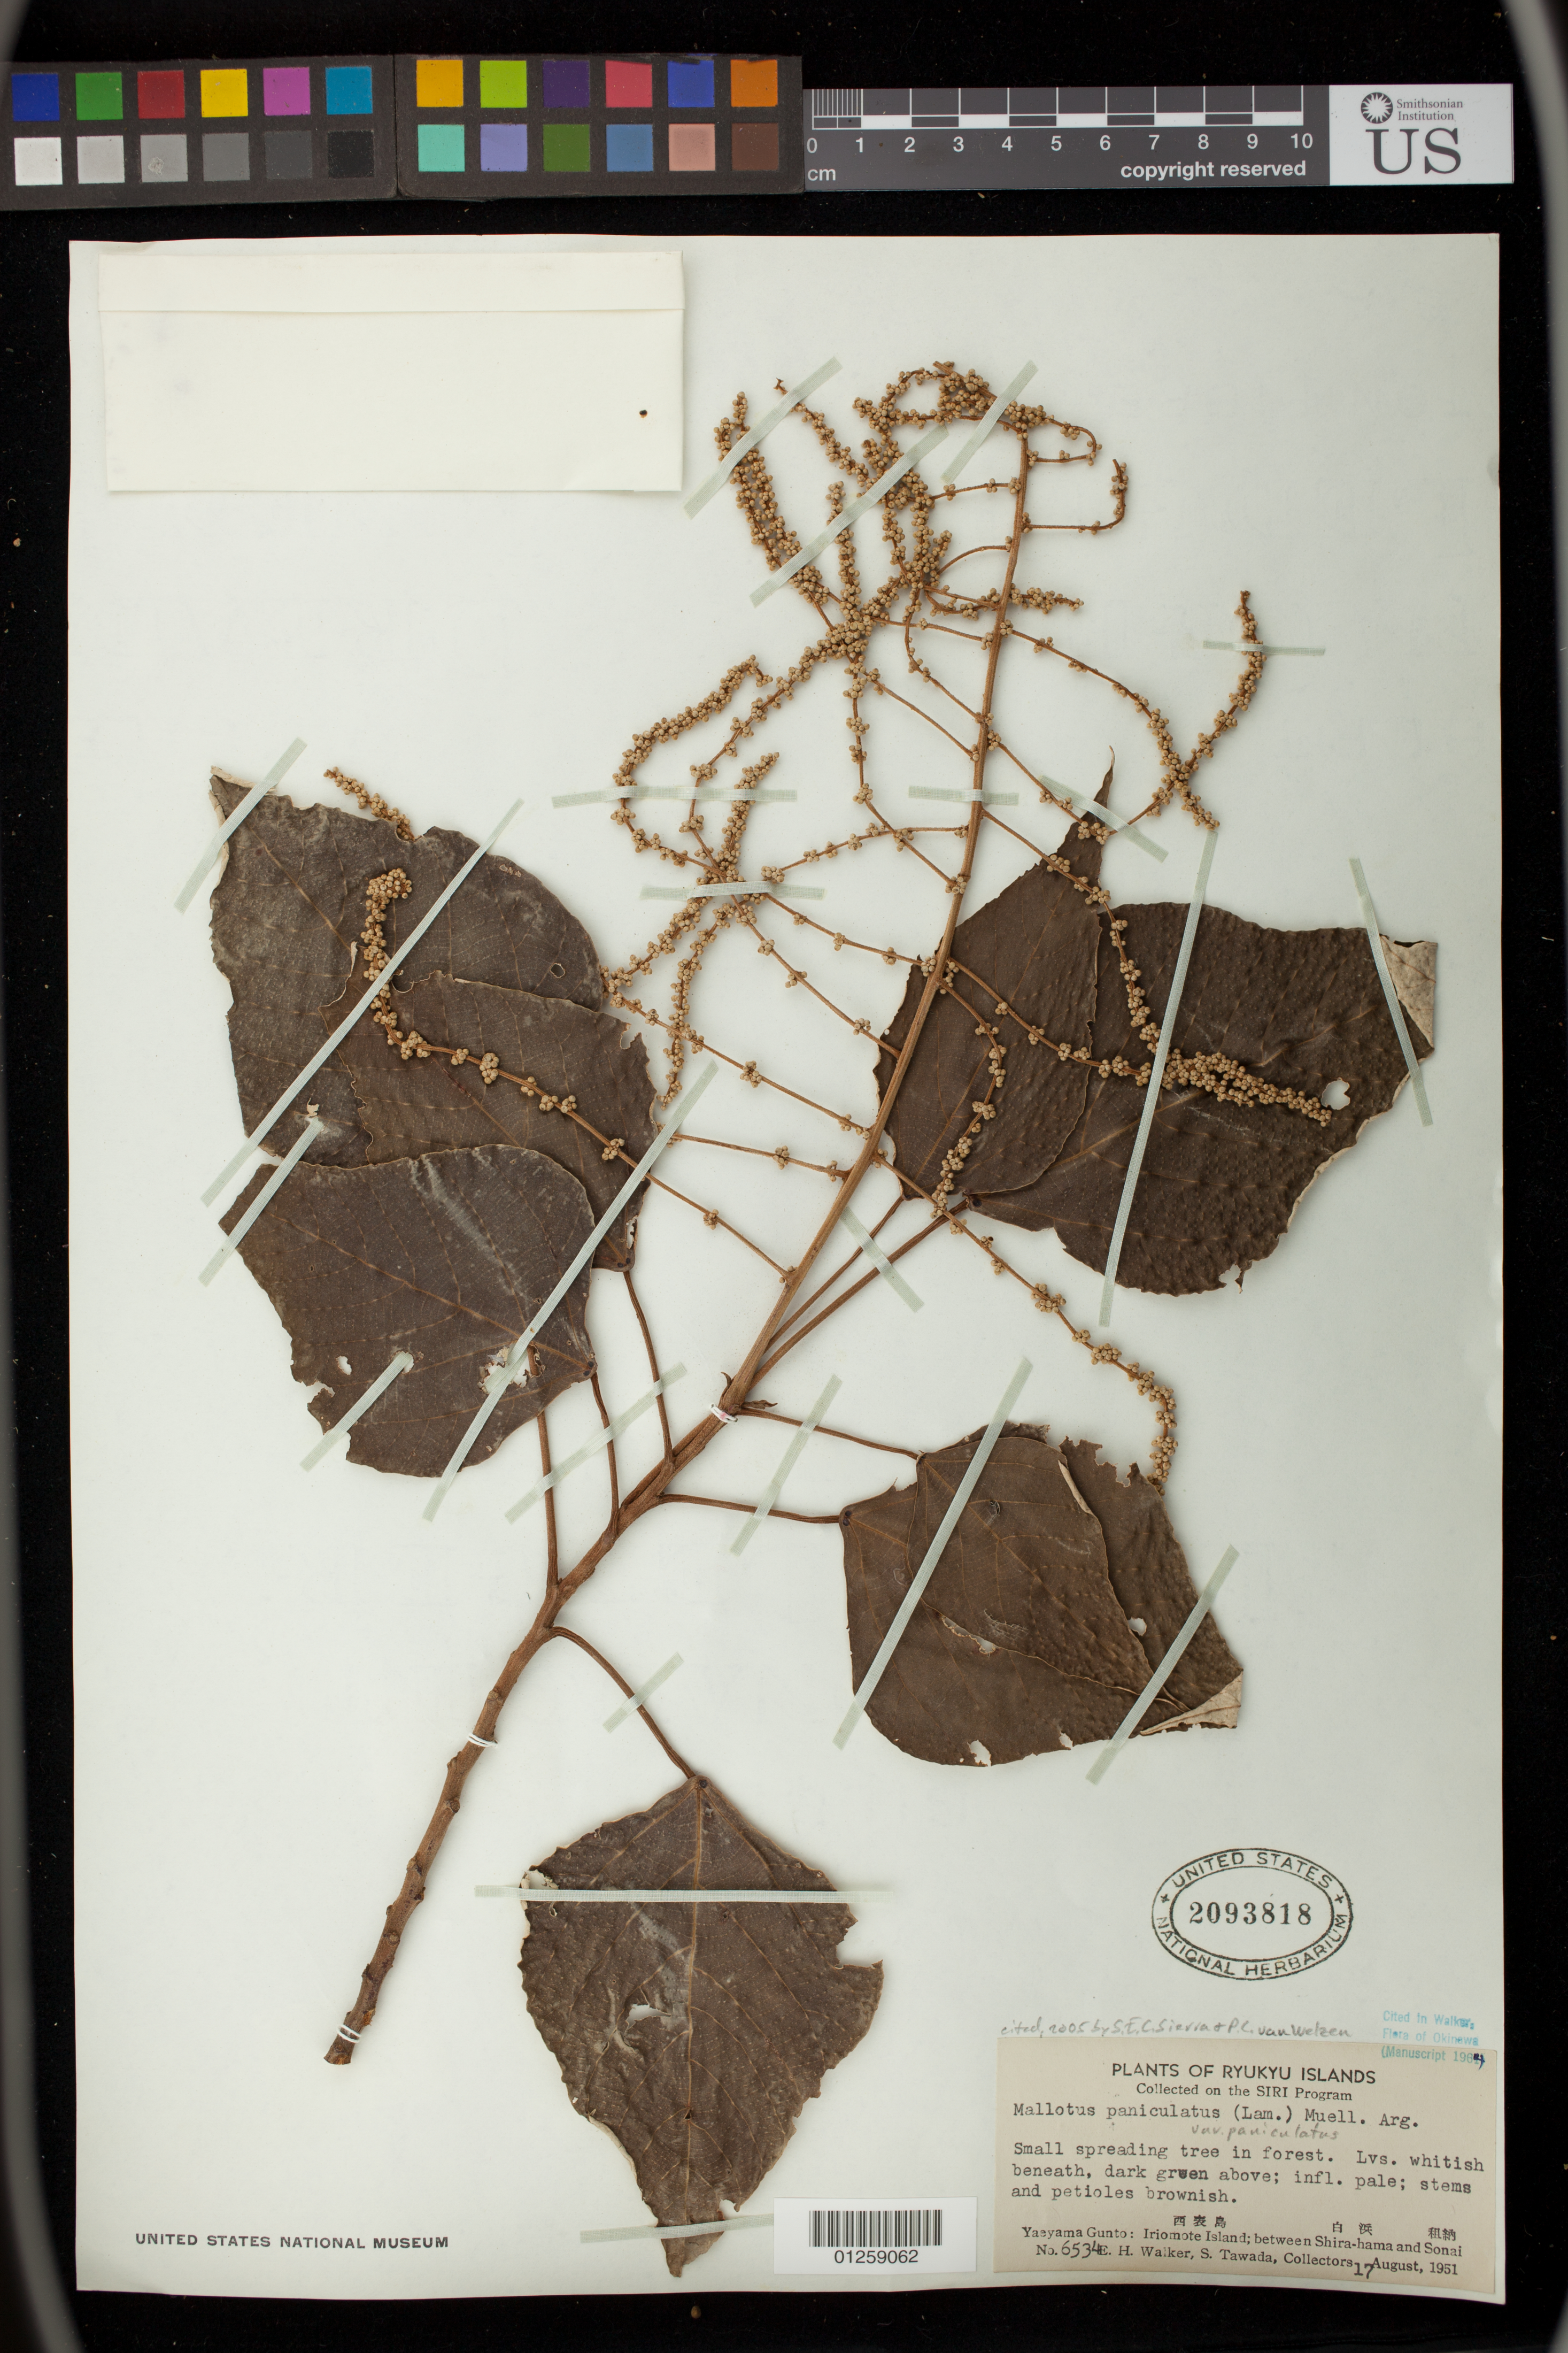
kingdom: Plantae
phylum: Tracheophyta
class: Magnoliopsida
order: Malpighiales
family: Euphorbiaceae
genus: Mallotus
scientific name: Mallotus paniculatus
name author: (Lam.) Müll. Arg.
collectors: E. H. Walker & S. Tawada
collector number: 6534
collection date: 1951-08-17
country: Japan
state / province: Okinawa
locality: Yaeyama Gunto, Iriomote, Island; between Shira-hama and Sonai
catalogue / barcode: US 2093818